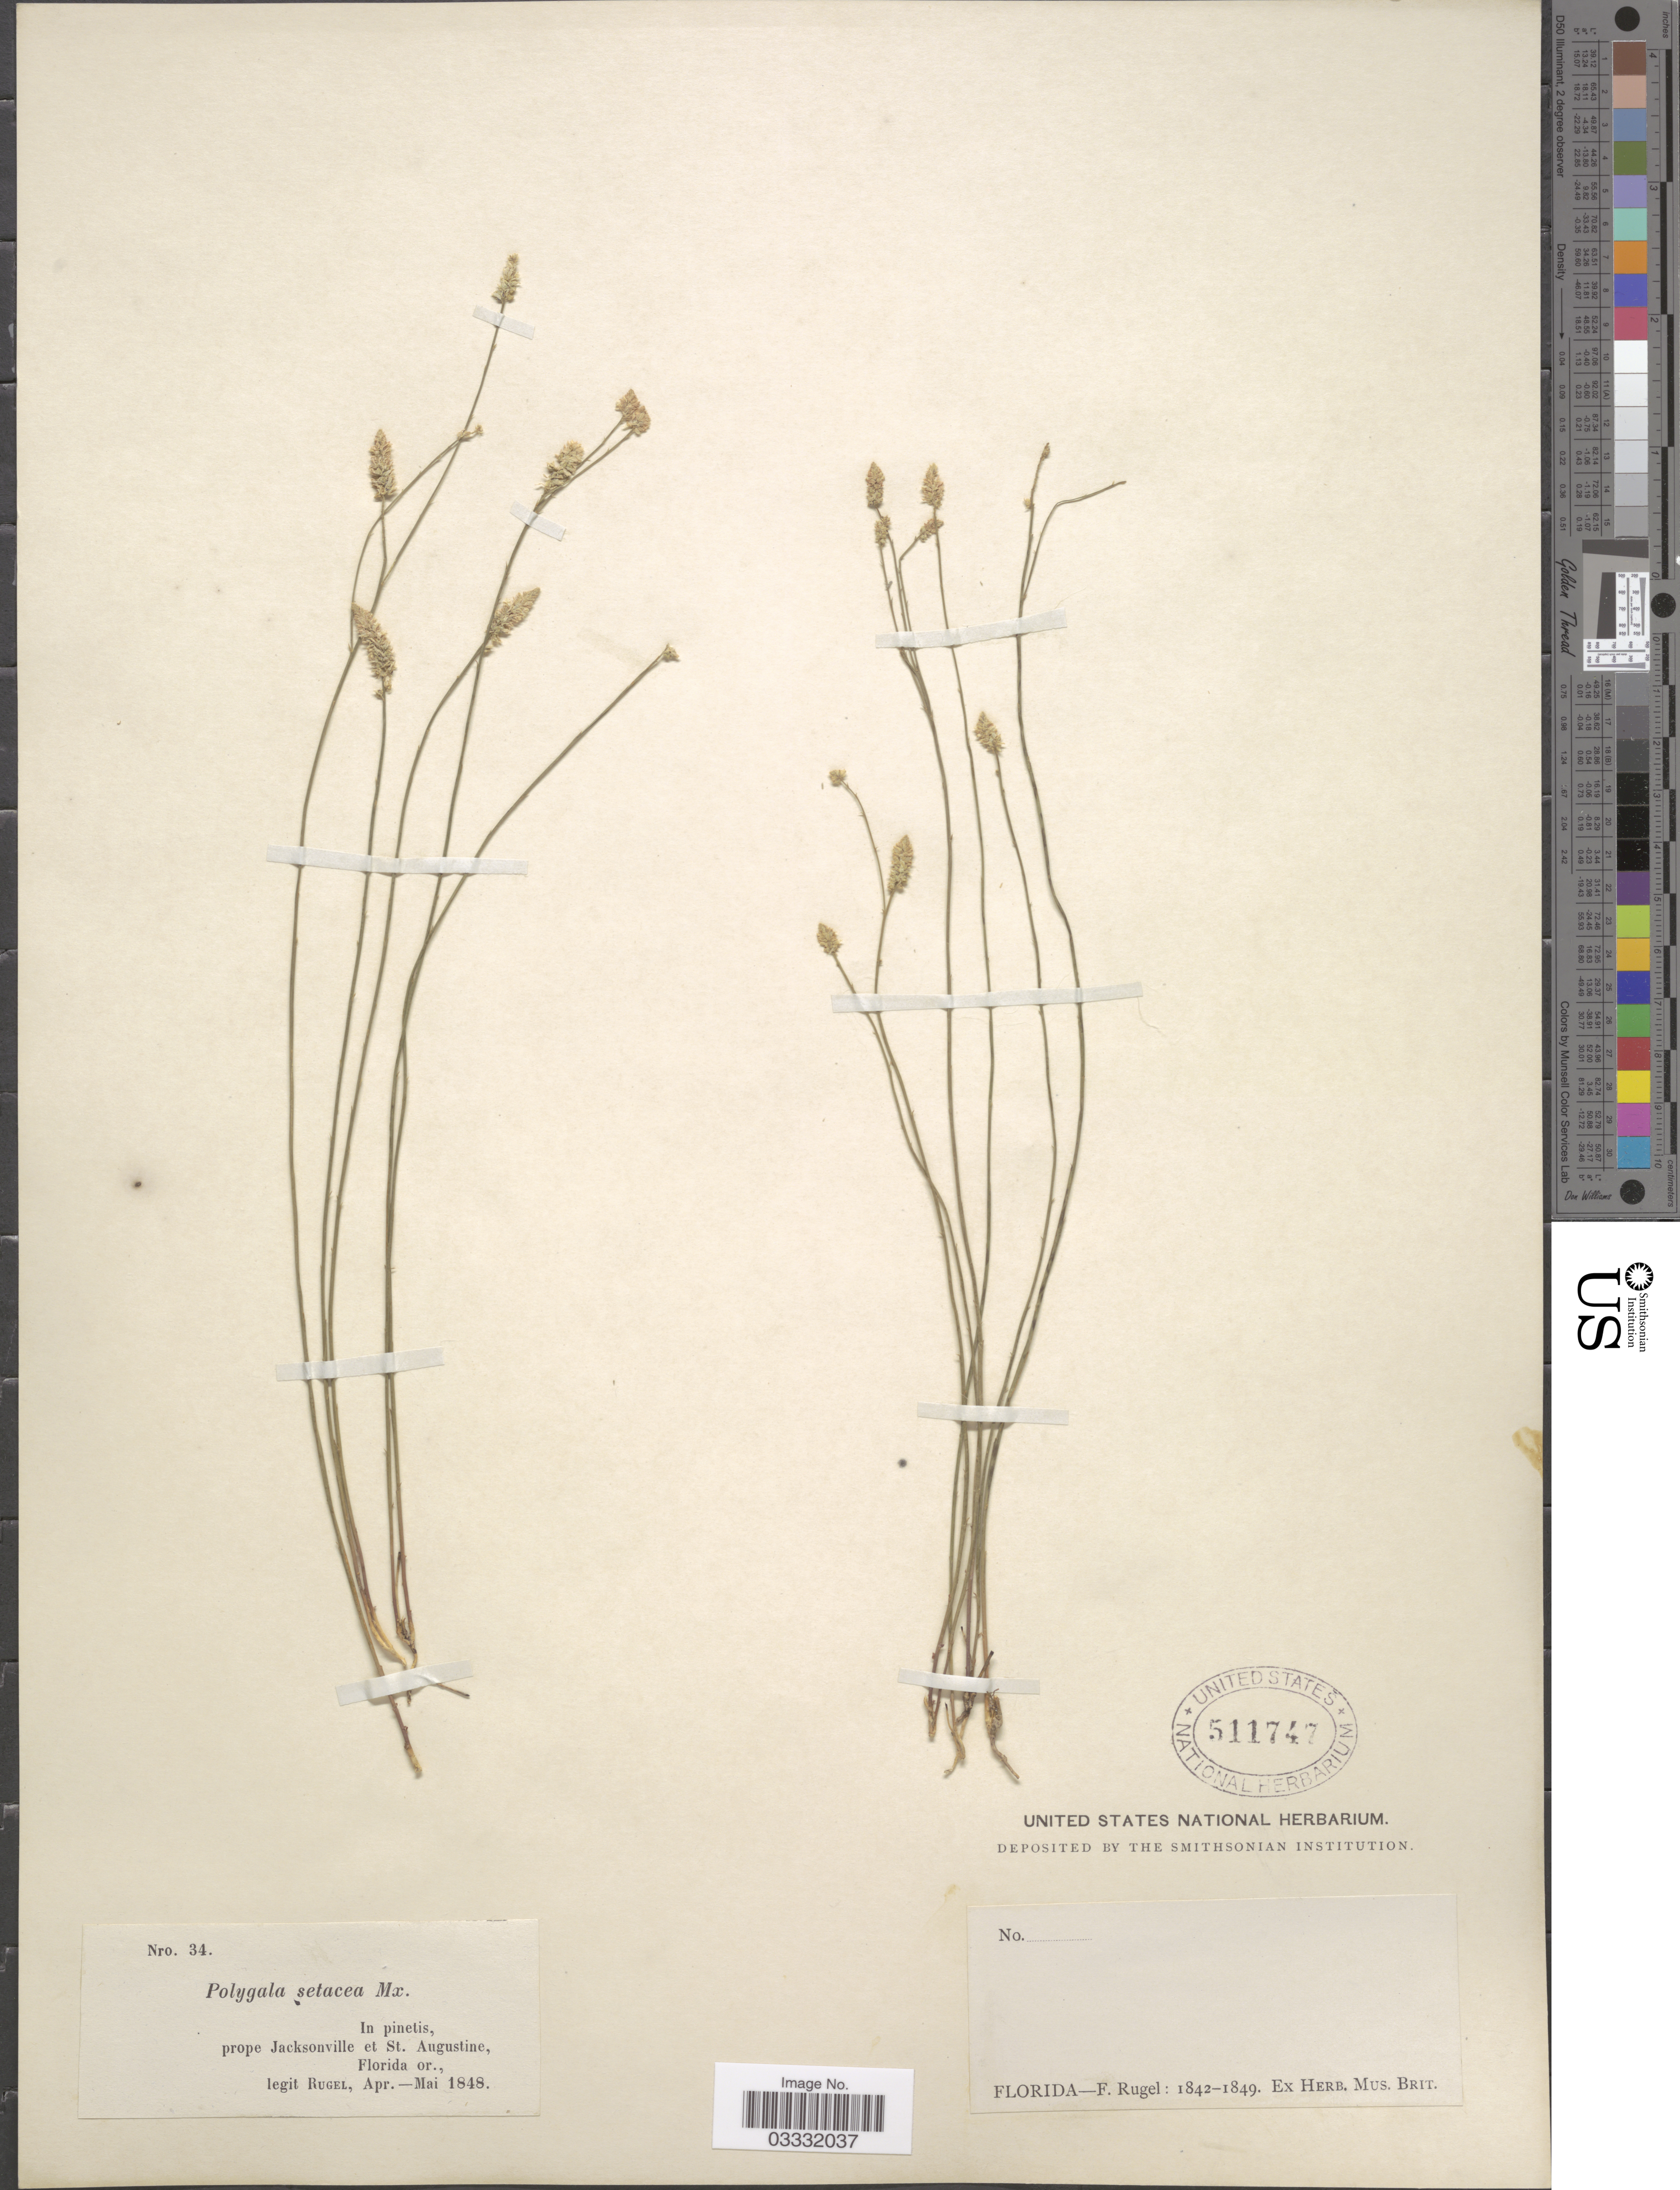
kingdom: Plantae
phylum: Tracheophyta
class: Magnoliopsida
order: Fabales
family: Polygalaceae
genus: Polygala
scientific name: Polygala setacea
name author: Michx.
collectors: F. Rugel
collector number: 34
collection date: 1848-04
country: United States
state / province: Florida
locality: In pinetis, prope Jacksonville et St. Augustine.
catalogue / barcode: US 511747